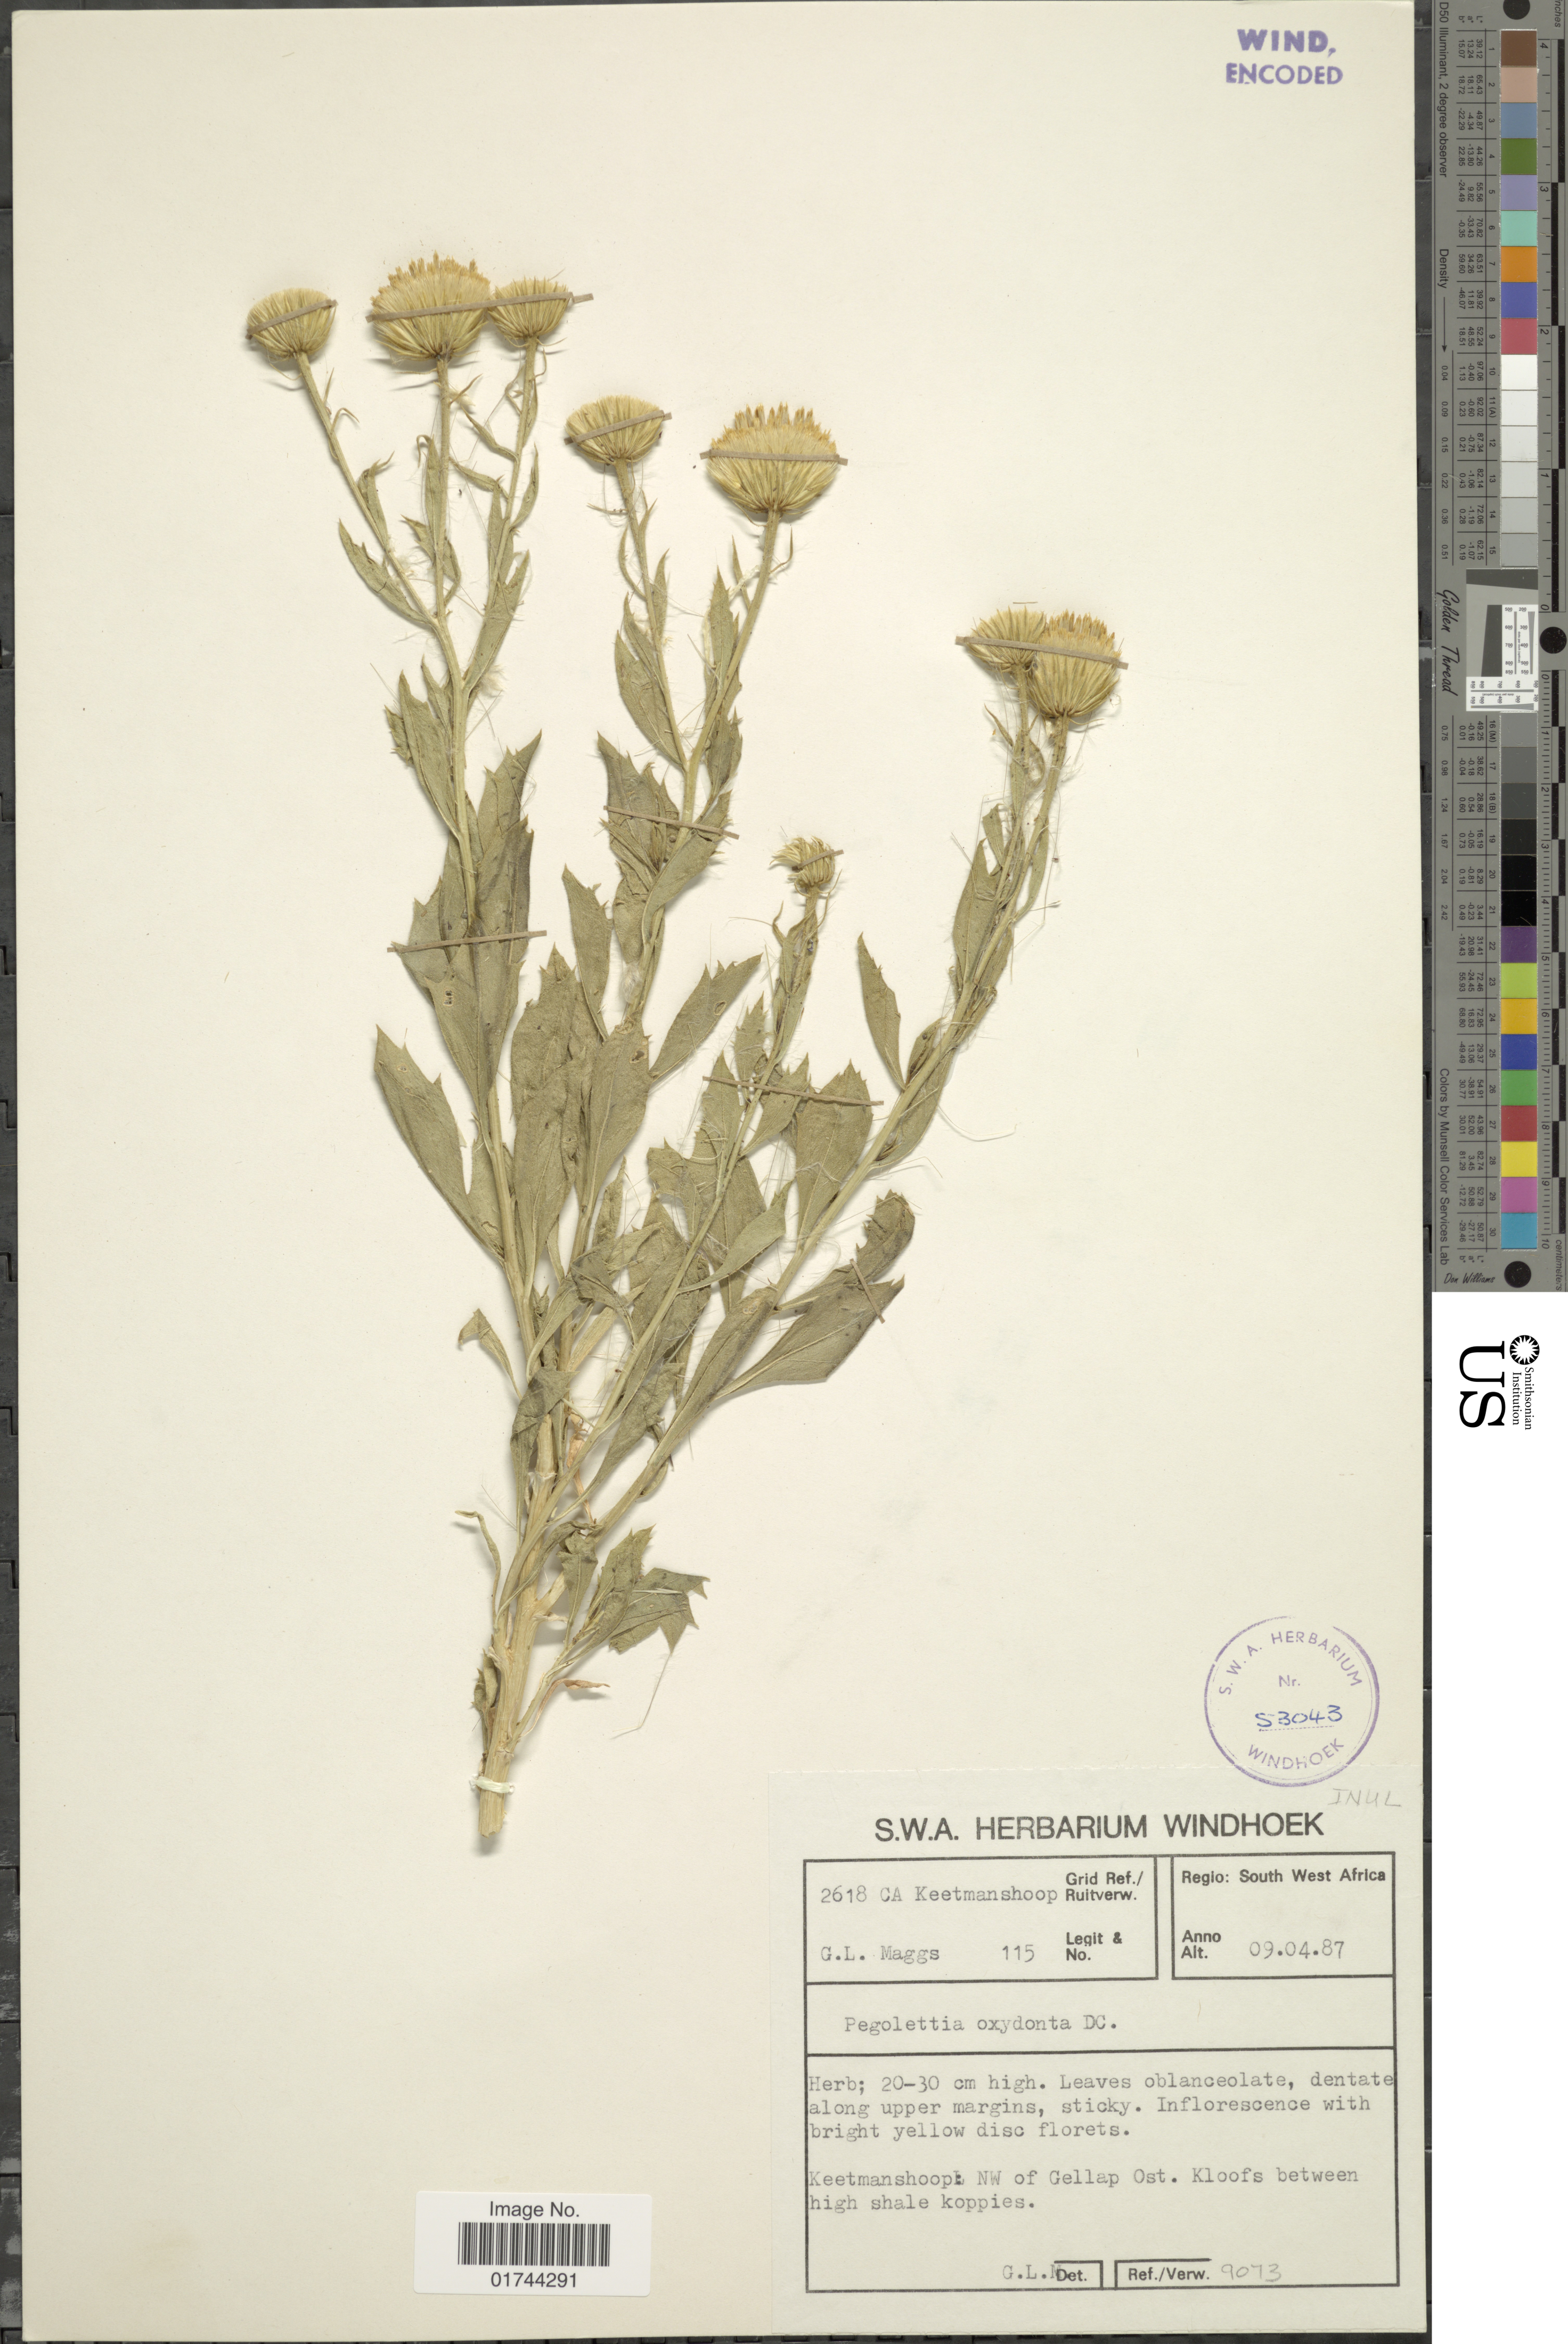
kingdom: Plantae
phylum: Tracheophyta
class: Magnoliopsida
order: Asterales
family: Asteraceae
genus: Pegolettia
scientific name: Pegolettia oxyodonta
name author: DC.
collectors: G. Maggs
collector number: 115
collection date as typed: Transcribed d/m/y: 9/4/87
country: Namibia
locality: South West Africa, Keetmanshoop: NW of Gellap ost. Kloofs between high shale koppies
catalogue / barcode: US 3781225